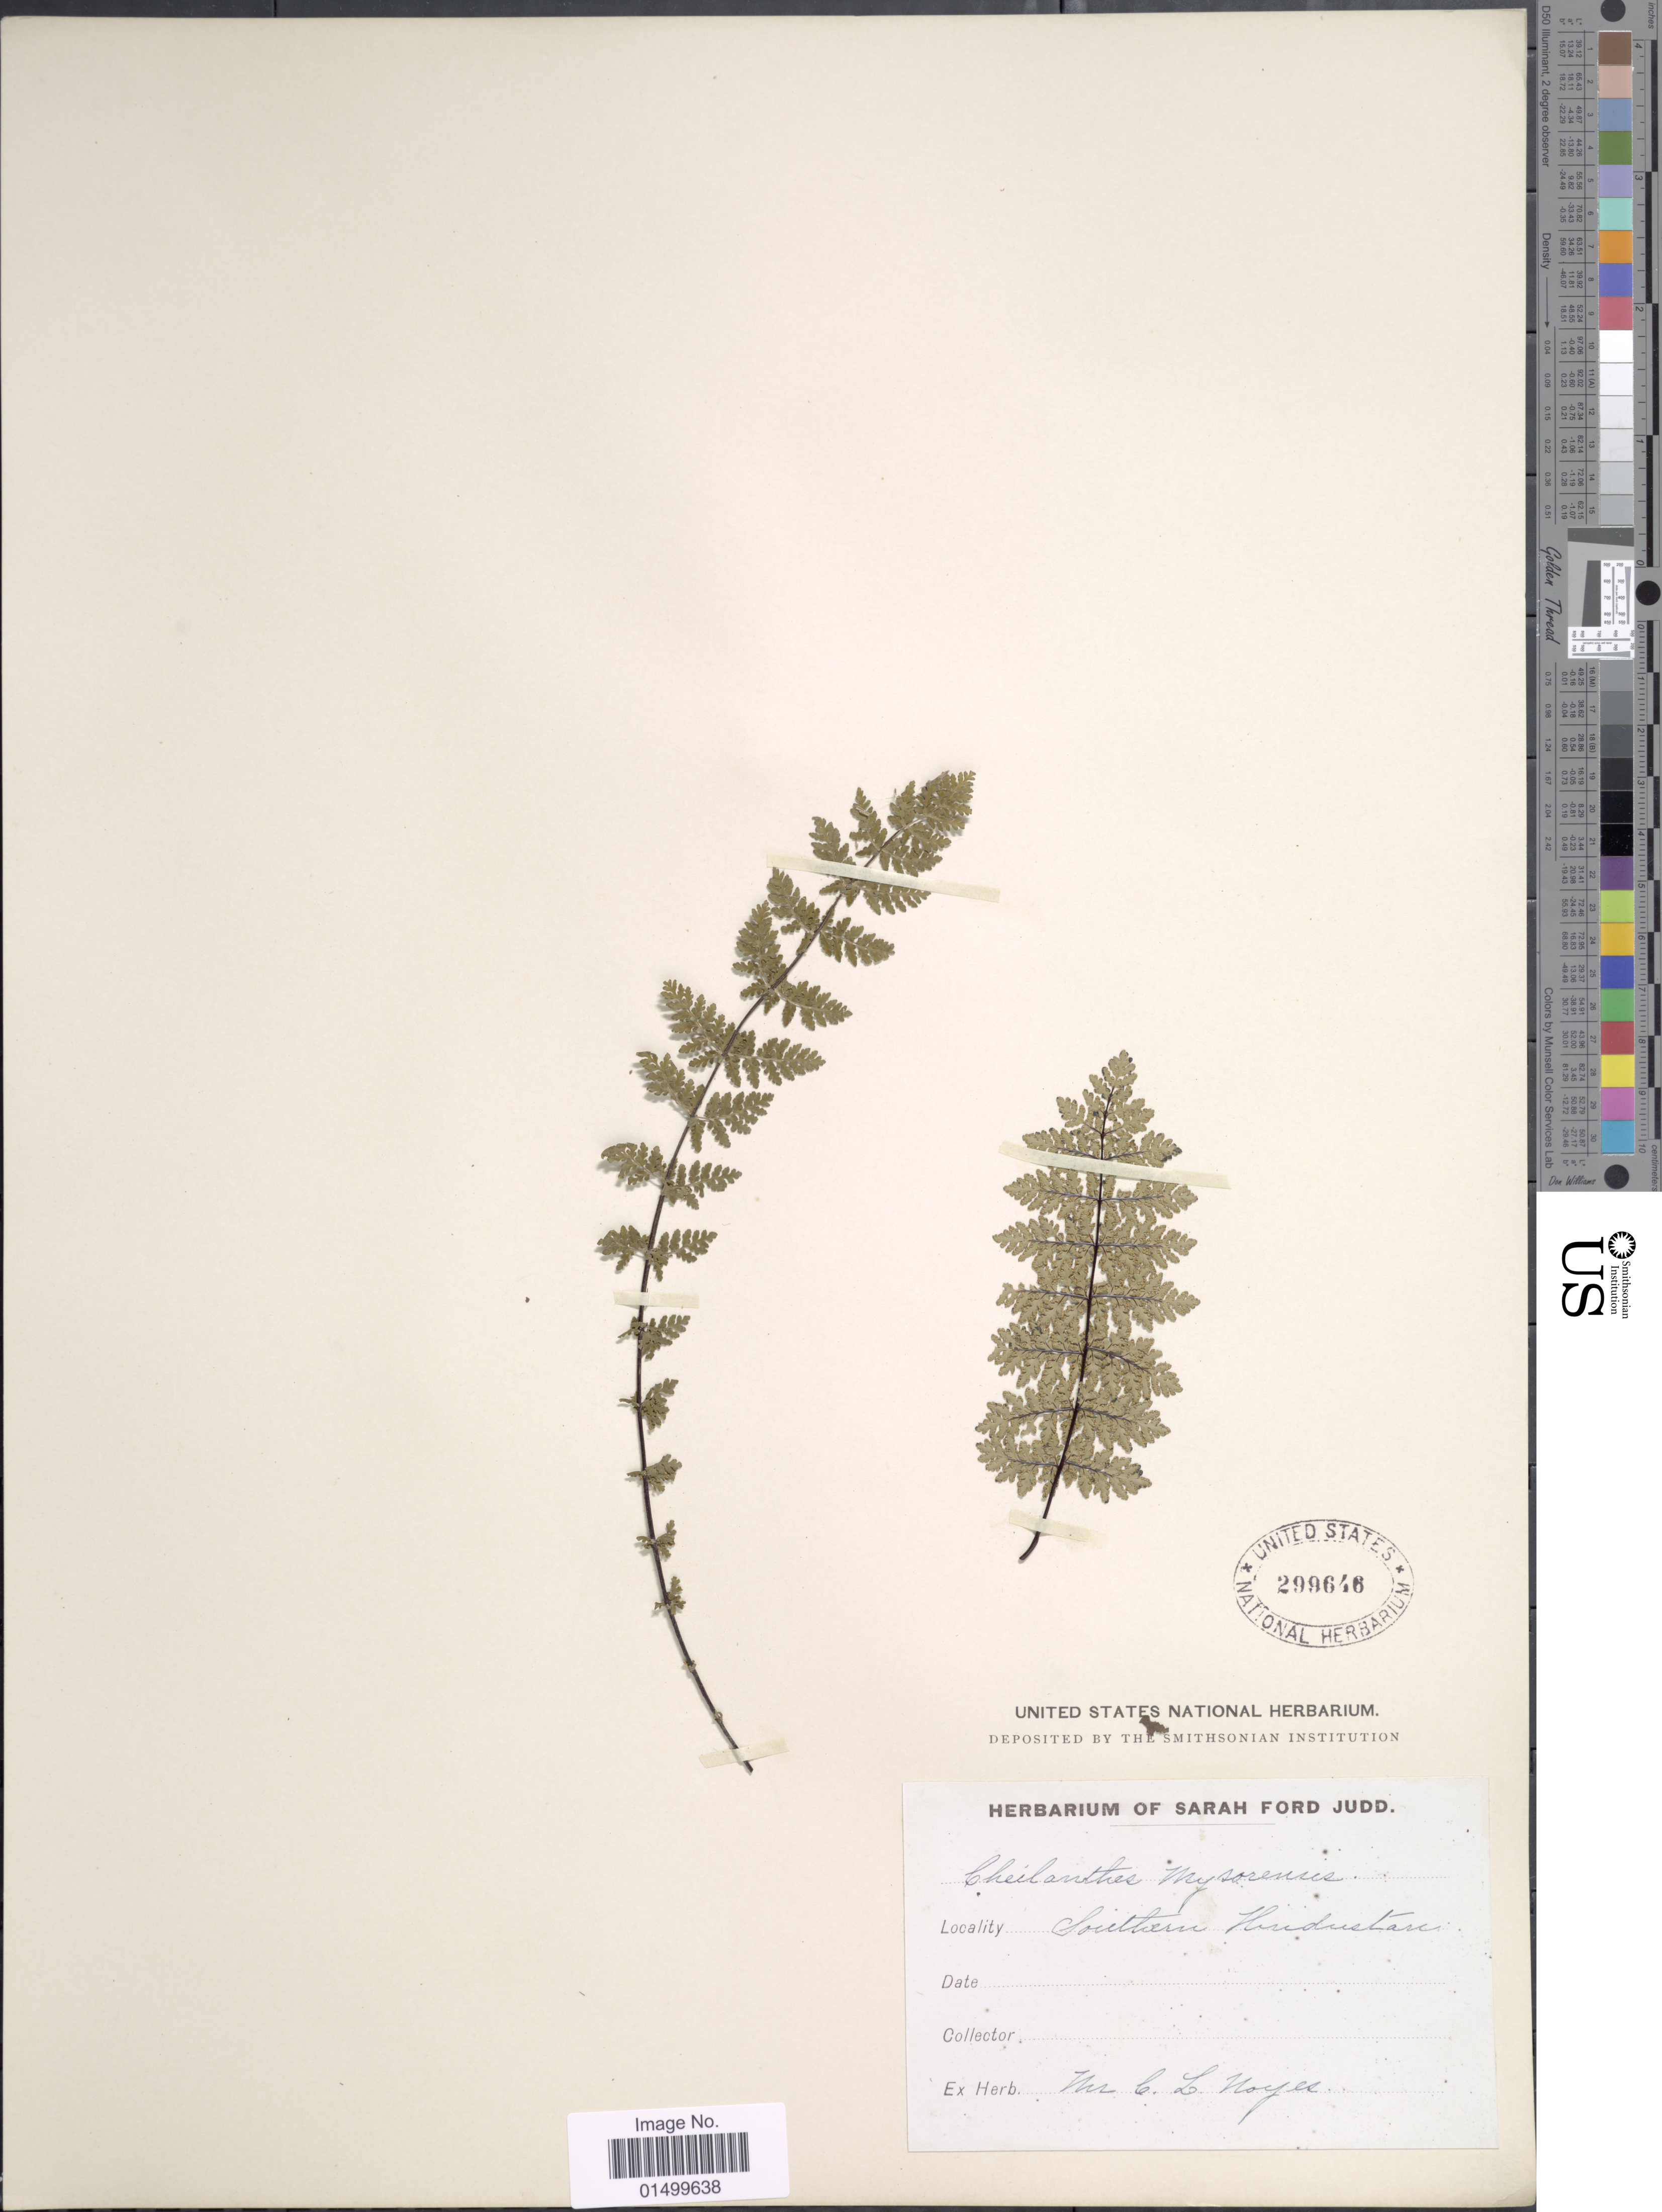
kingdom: Plantae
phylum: Tracheophyta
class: Polypodiopsida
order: Polypodiales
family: Pteridaceae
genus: Cheilanthes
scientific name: Cheilanthes mysurensis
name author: Wall. ex Hook.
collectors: C. Noyes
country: India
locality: Southern Hindustan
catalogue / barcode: US 299646